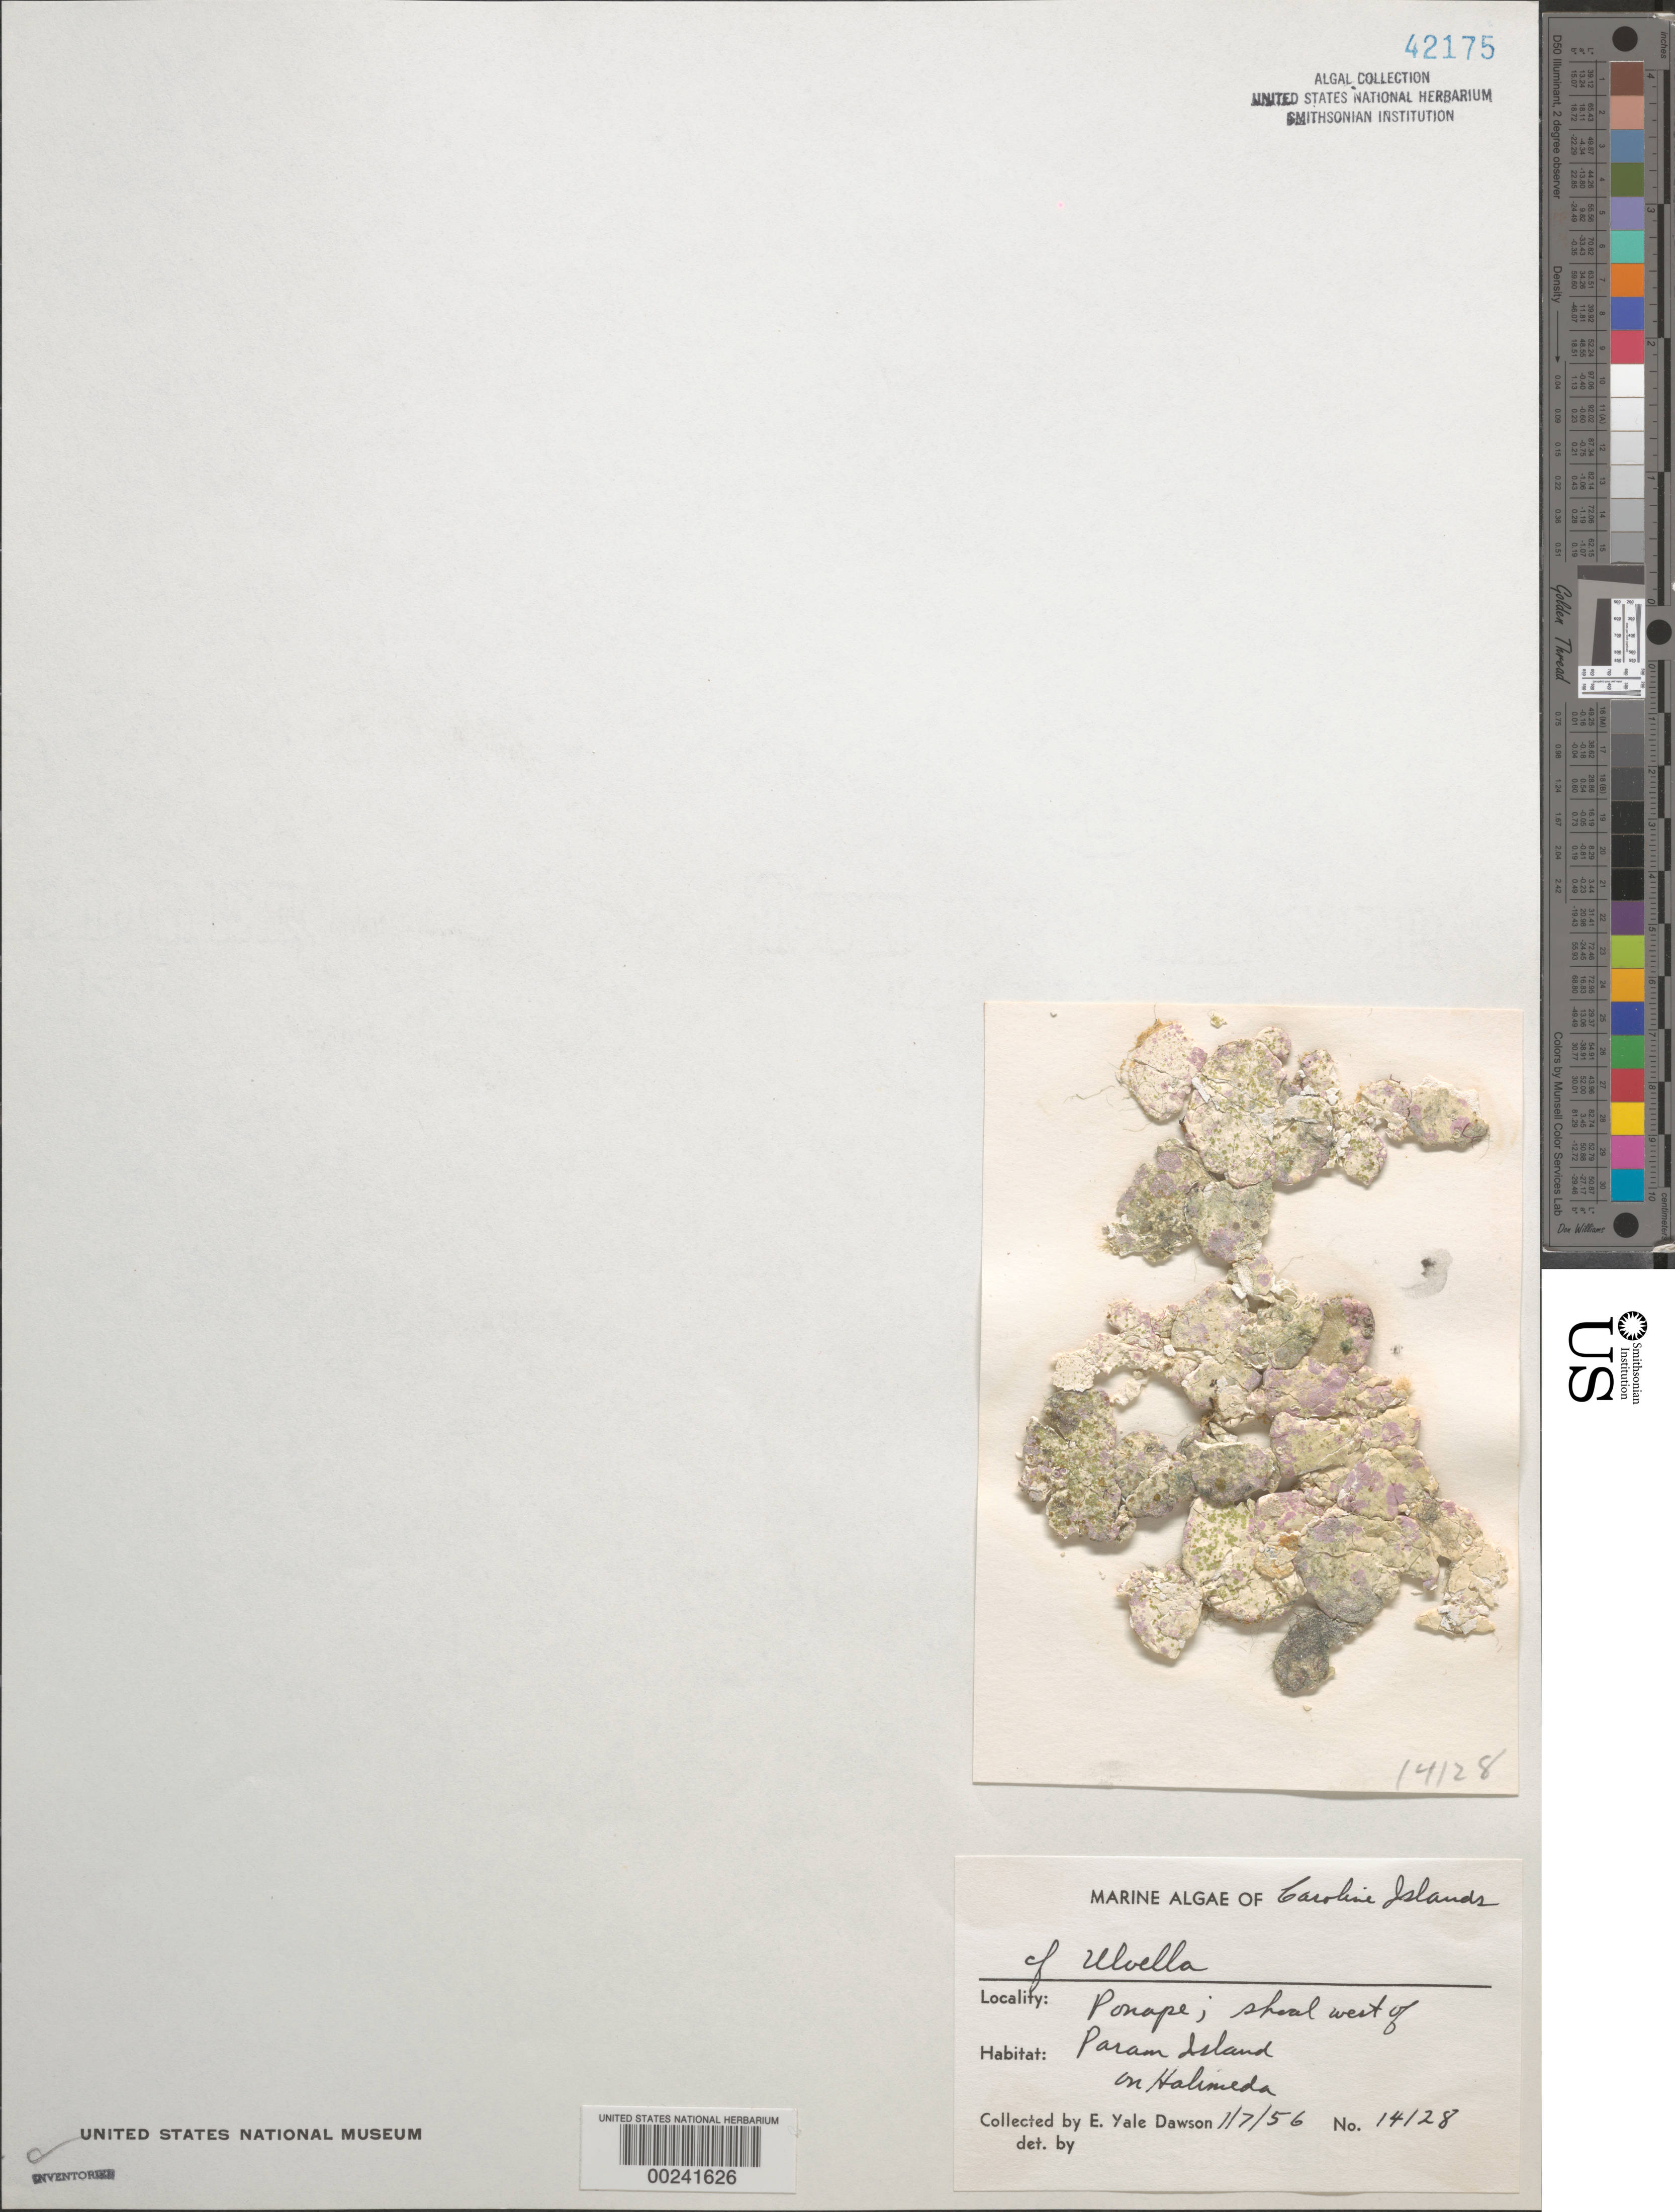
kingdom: Plantae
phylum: Chlorophyta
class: Ulvophyceae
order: Ulvales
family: Ulvellaceae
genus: Ulvella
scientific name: Ulvella sp.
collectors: E. Y. Dawson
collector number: EYD 14128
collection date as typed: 07 Jan 1956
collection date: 1956-01-07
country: Micronesia, Federated States of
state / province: Pohnpei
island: Pohnpei [Ponape]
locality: West of Param Island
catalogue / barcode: US 42175